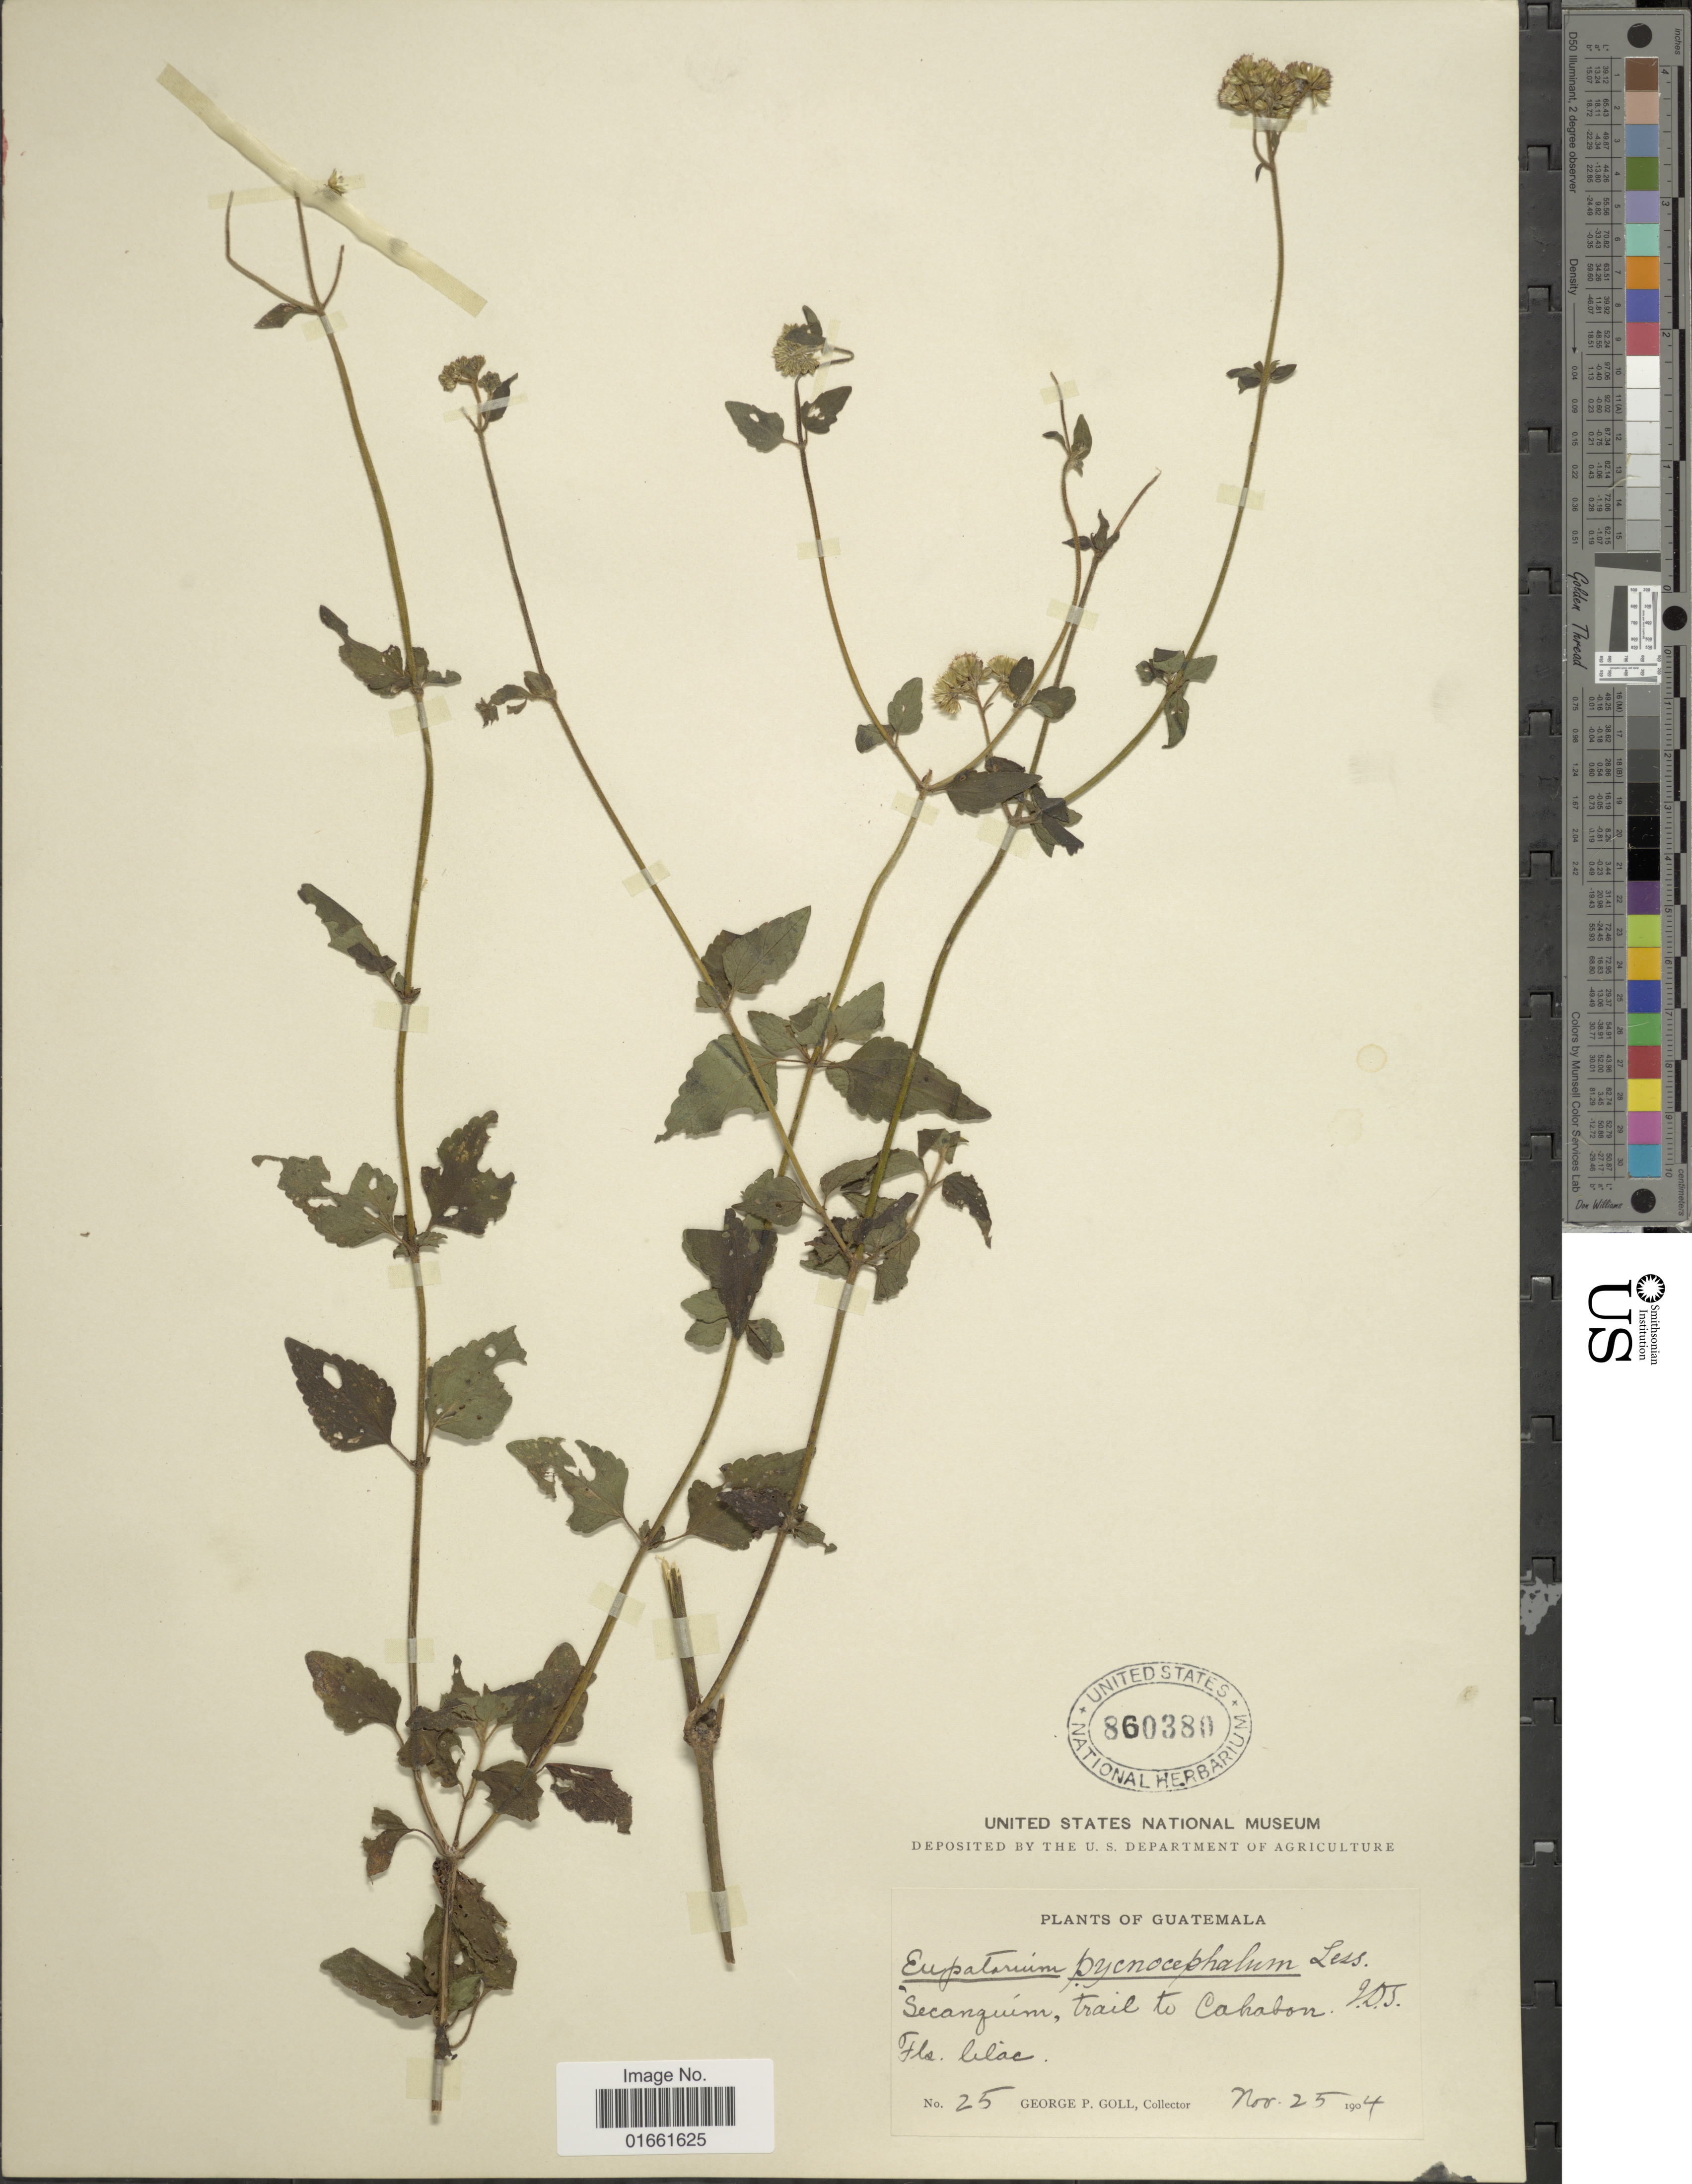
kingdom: Plantae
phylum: Tracheophyta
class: Magnoliopsida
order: Asterales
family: Asteraceae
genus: Fleischmannia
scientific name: Fleischmannia pratensis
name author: (Klatt) R.M. King & H. Rob.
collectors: G. P. Goll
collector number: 25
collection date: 1904-11-25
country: Guatemala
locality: Secanguim, trail to Cahabon.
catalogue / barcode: US 860380